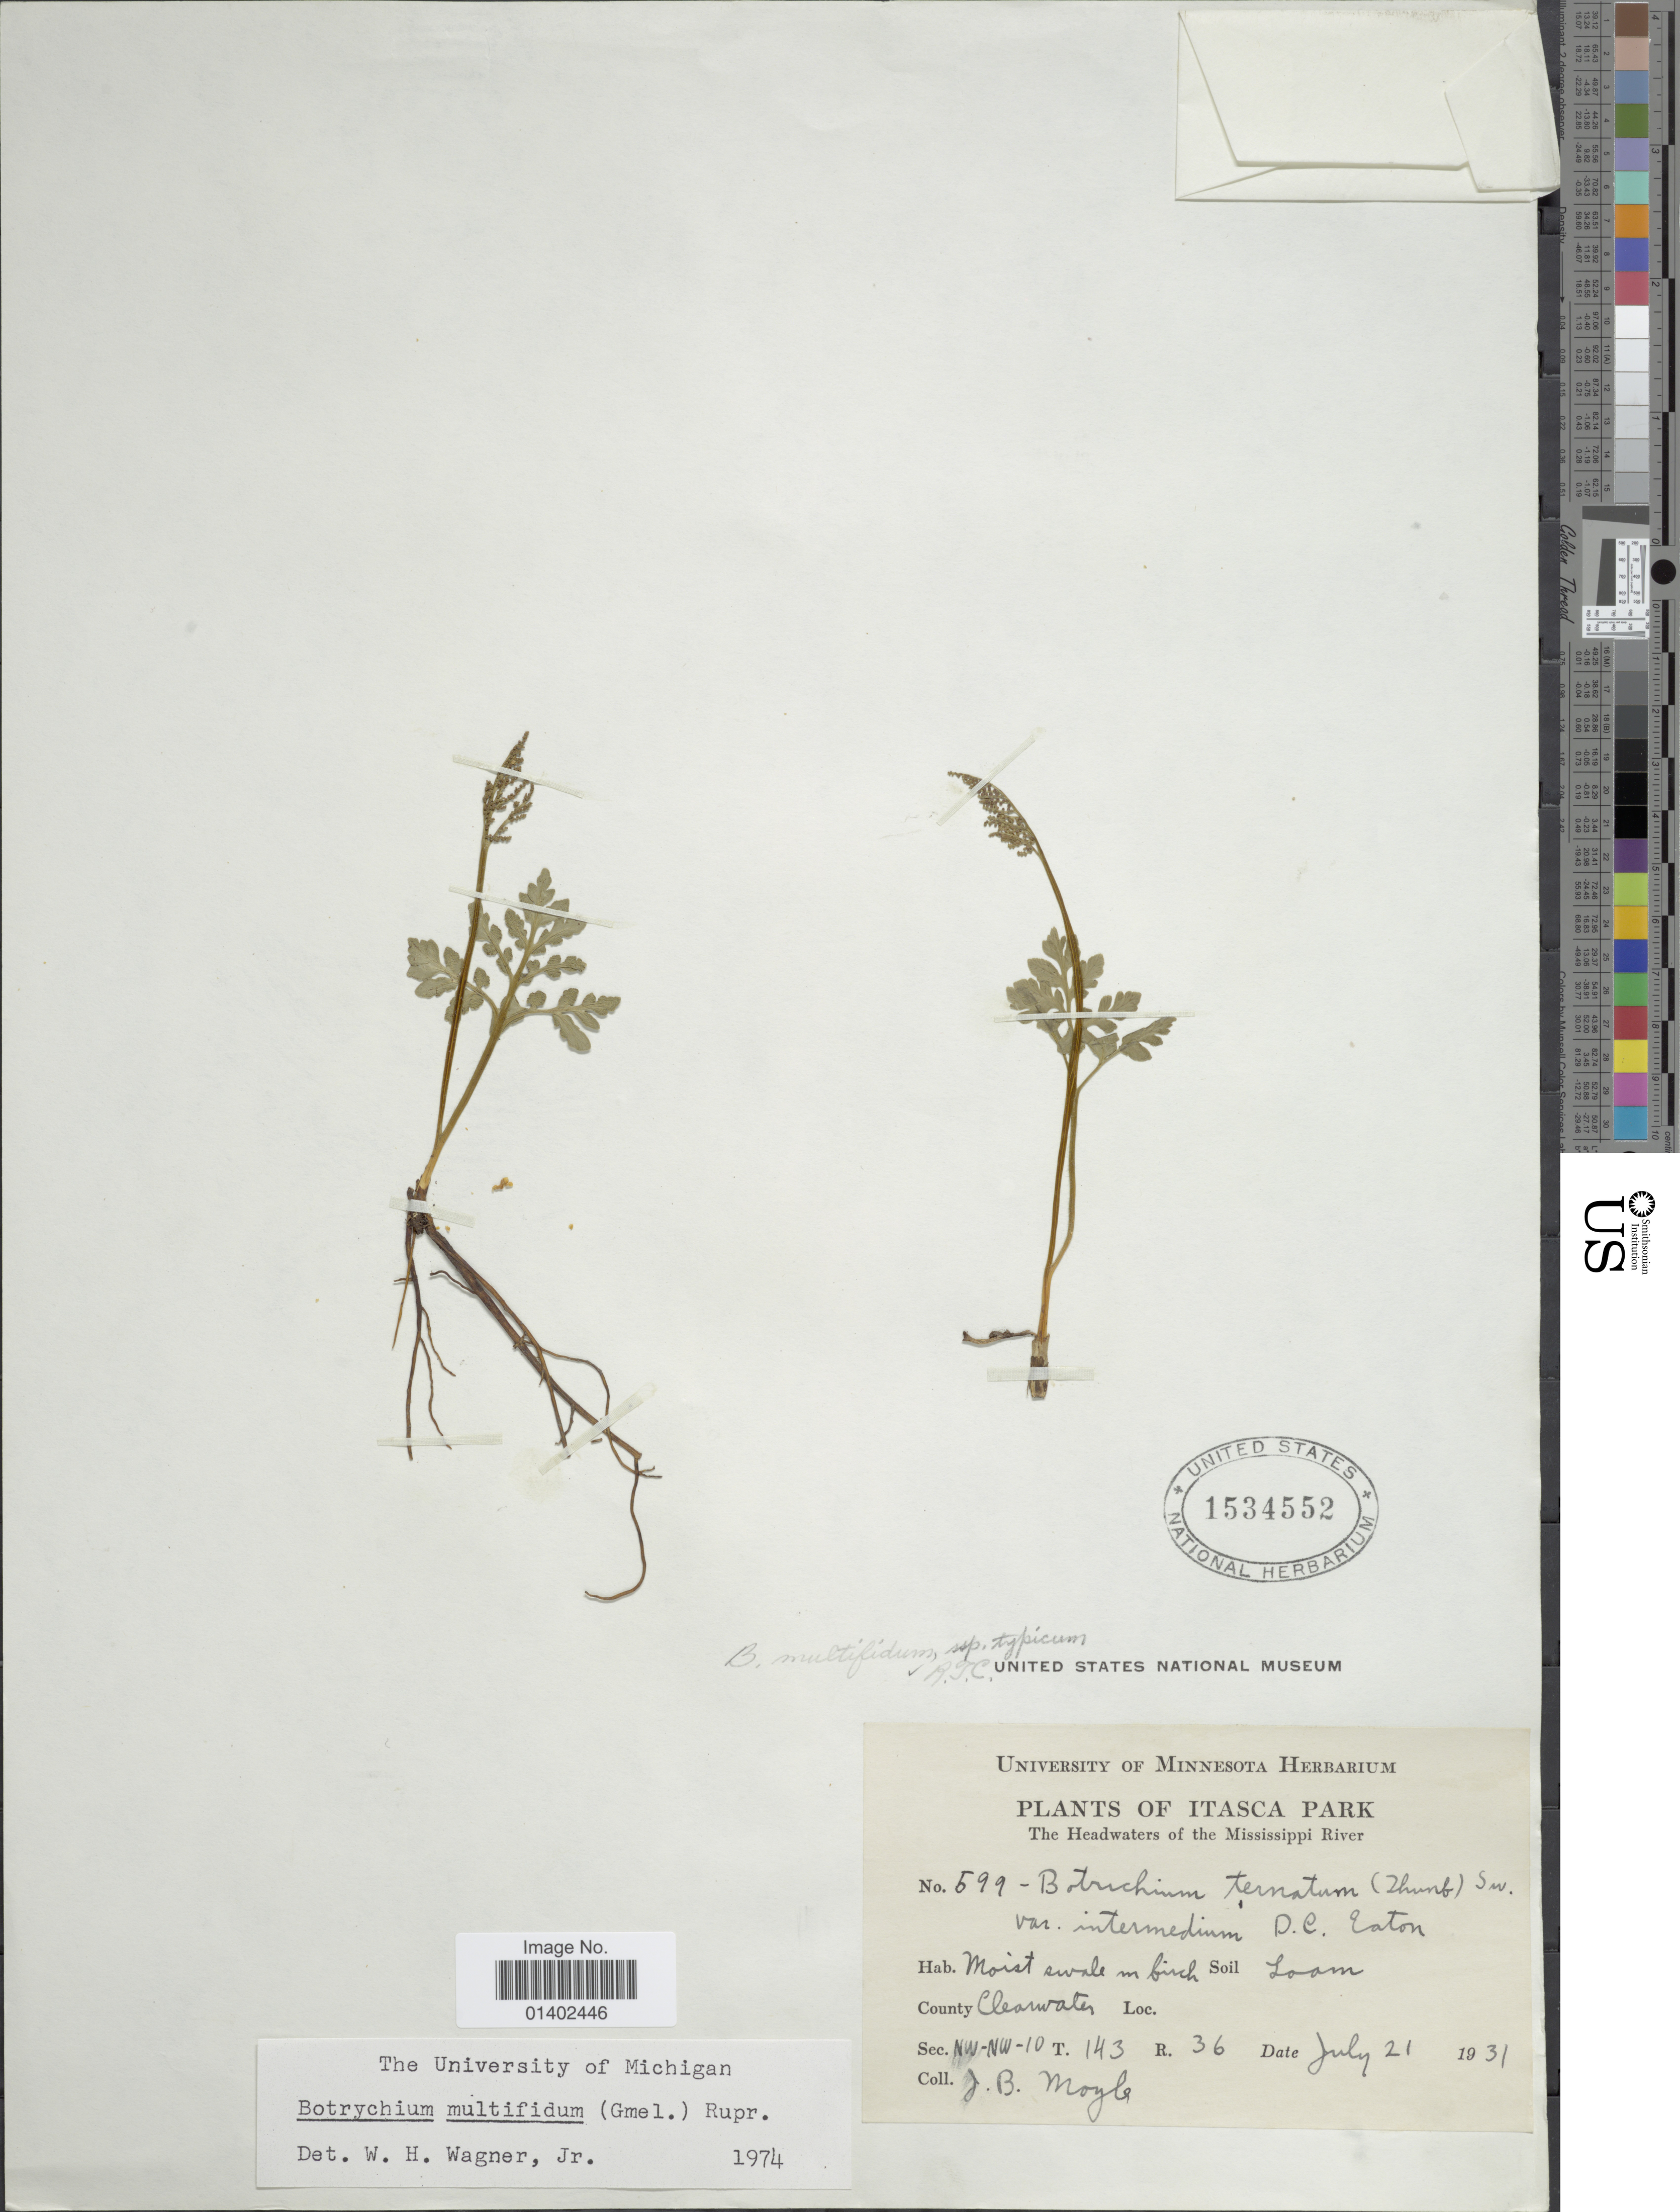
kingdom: Plantae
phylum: Tracheophyta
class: Polypodiopsida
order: Ophioglossales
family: Ophioglossaceae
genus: Botrychium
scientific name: Botrychium multifidum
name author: (J.F. Gmel.) Rupr.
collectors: J. Moyle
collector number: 599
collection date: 1931-07-21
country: United States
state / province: Minnesota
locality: Itasca Park, The Headwaters of the Mississippi River, County Clearwater, Sec. NW-NW-10, T 143, R36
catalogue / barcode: US 1534552